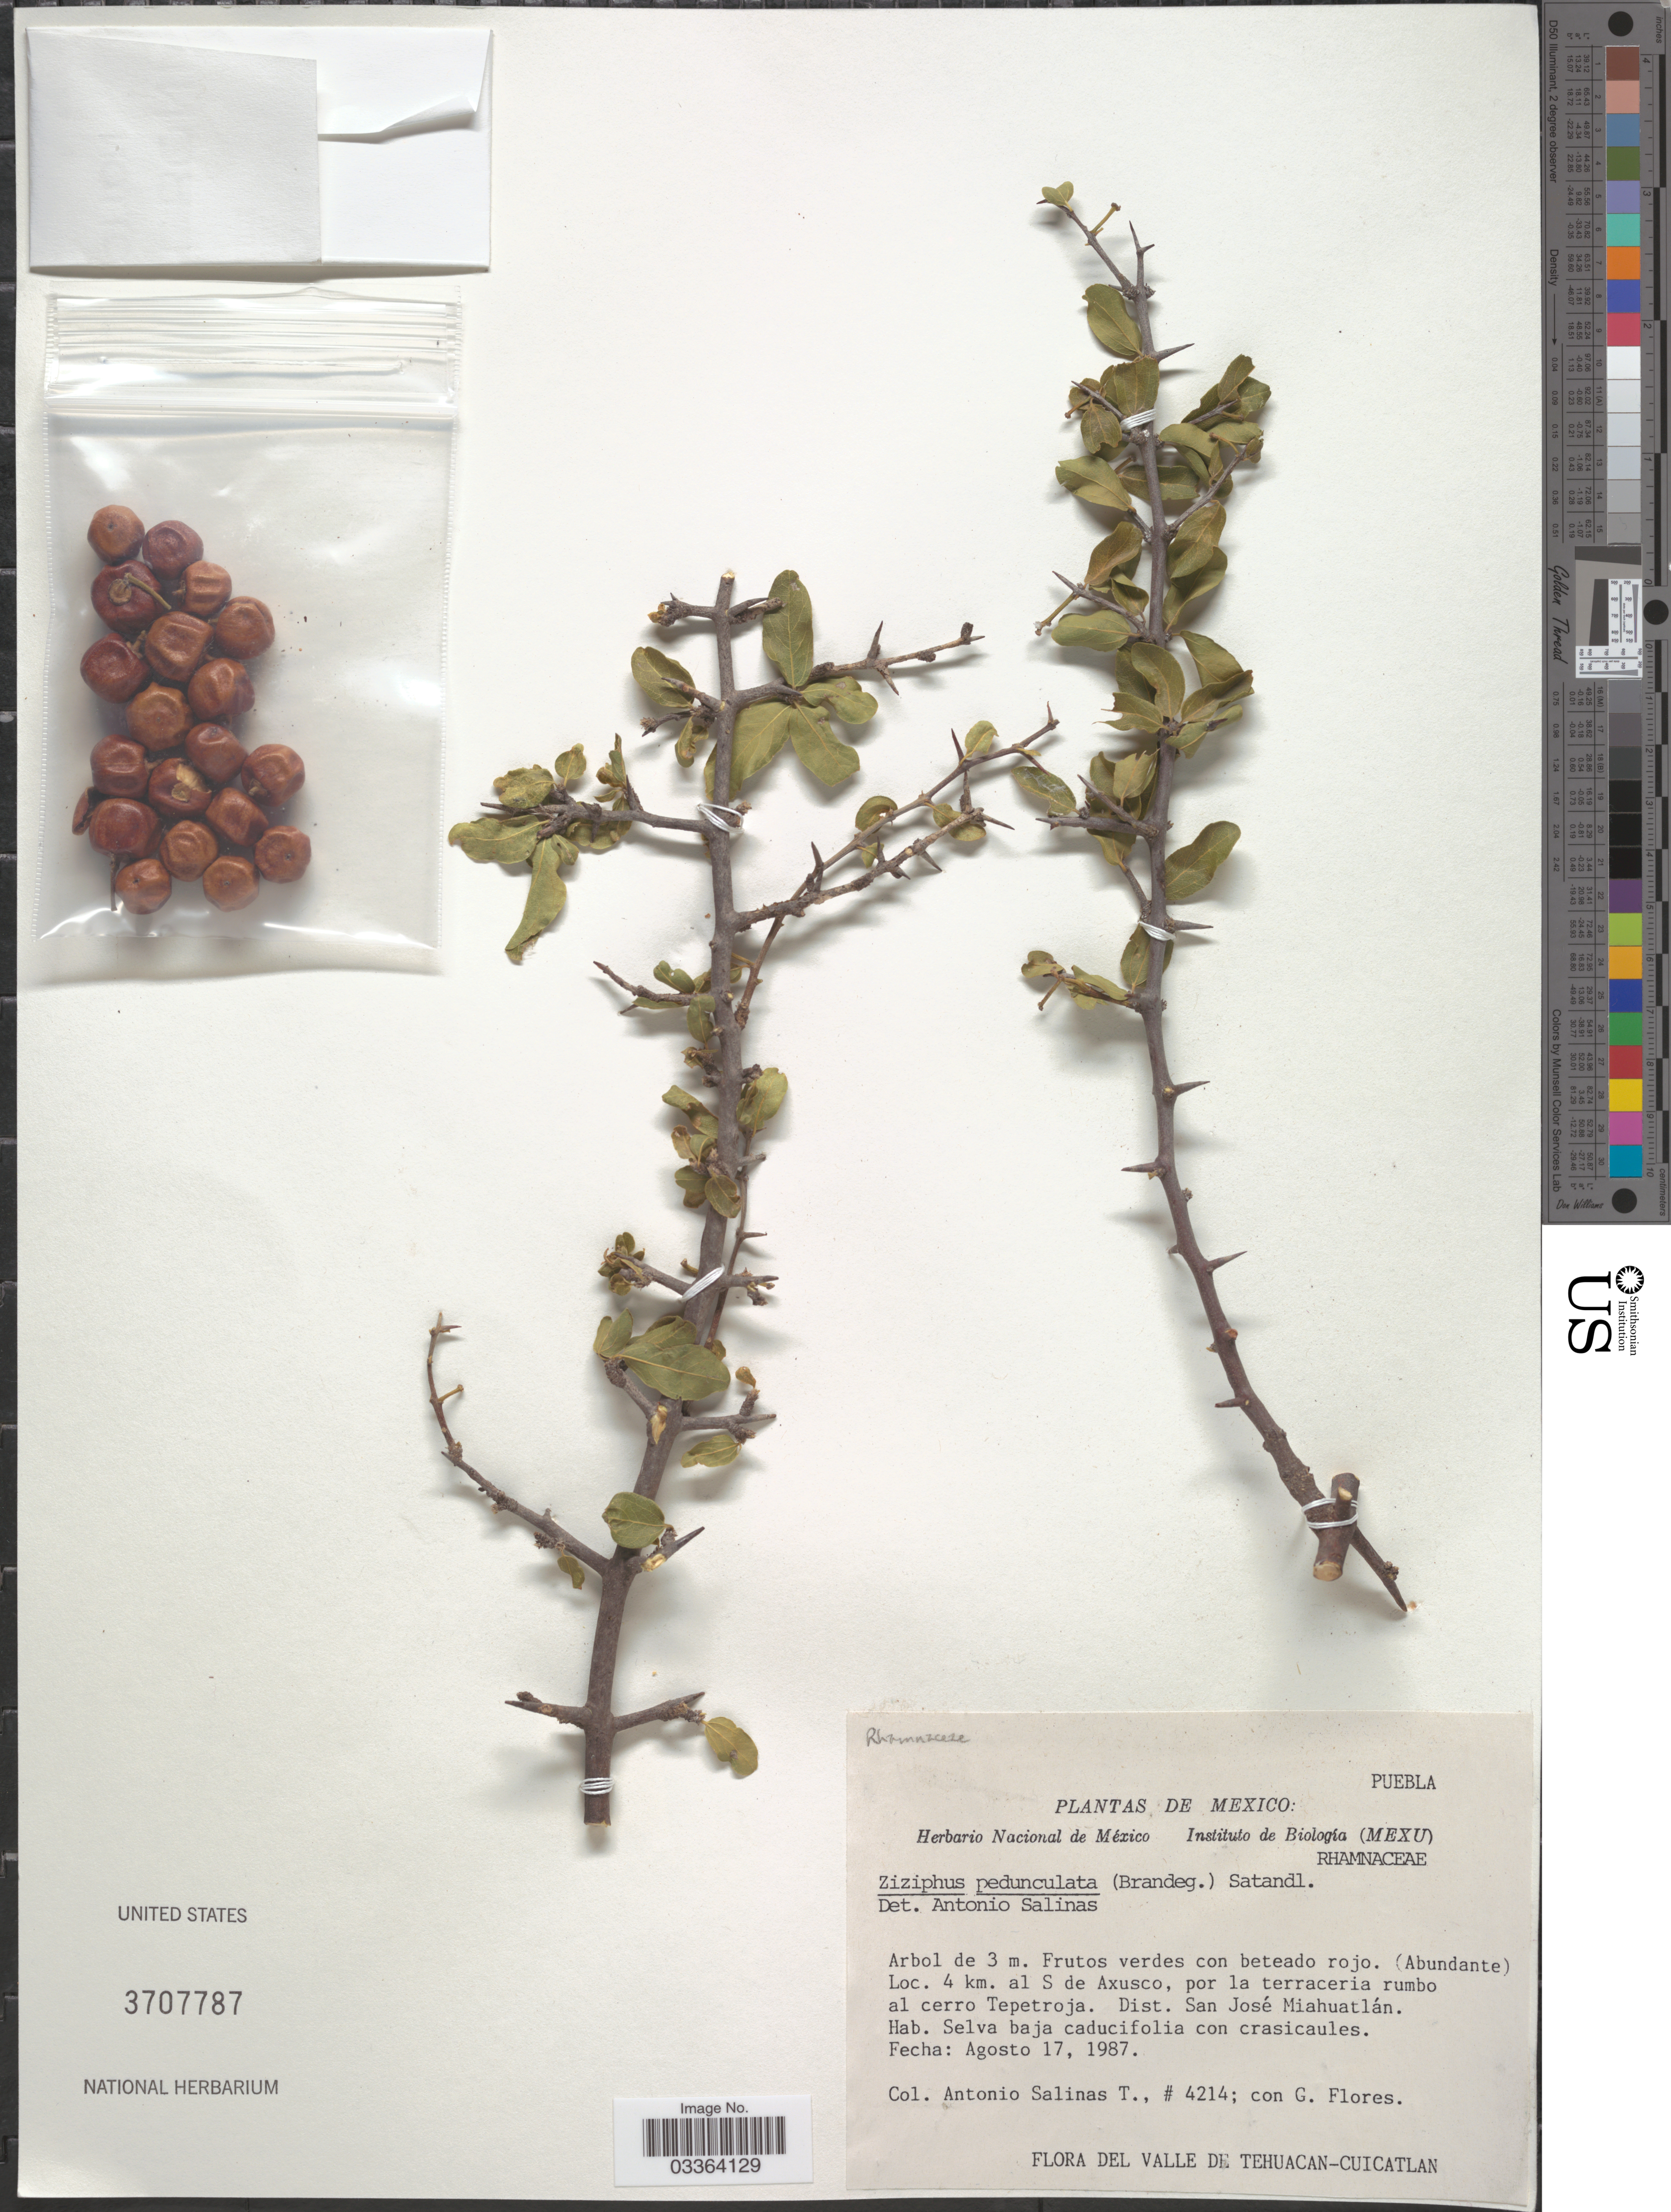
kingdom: Plantae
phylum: Tracheophyta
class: Magnoliopsida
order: Rosales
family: Rhamnaceae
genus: Sarcomphalus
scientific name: Sarcomphalus pedunculatus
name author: (Brandegee) Hauenschild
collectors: A. Salinas T. & G. Flores F.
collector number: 4214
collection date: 1987-08-17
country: Mexico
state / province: Puebla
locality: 4 km. al S de Axusco, por la terraceria rumbo al cerro Tepetroja. Dist. San José Miahuatlán, Valle de Tehuacan-Cuicatlan.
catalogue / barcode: US 3707787